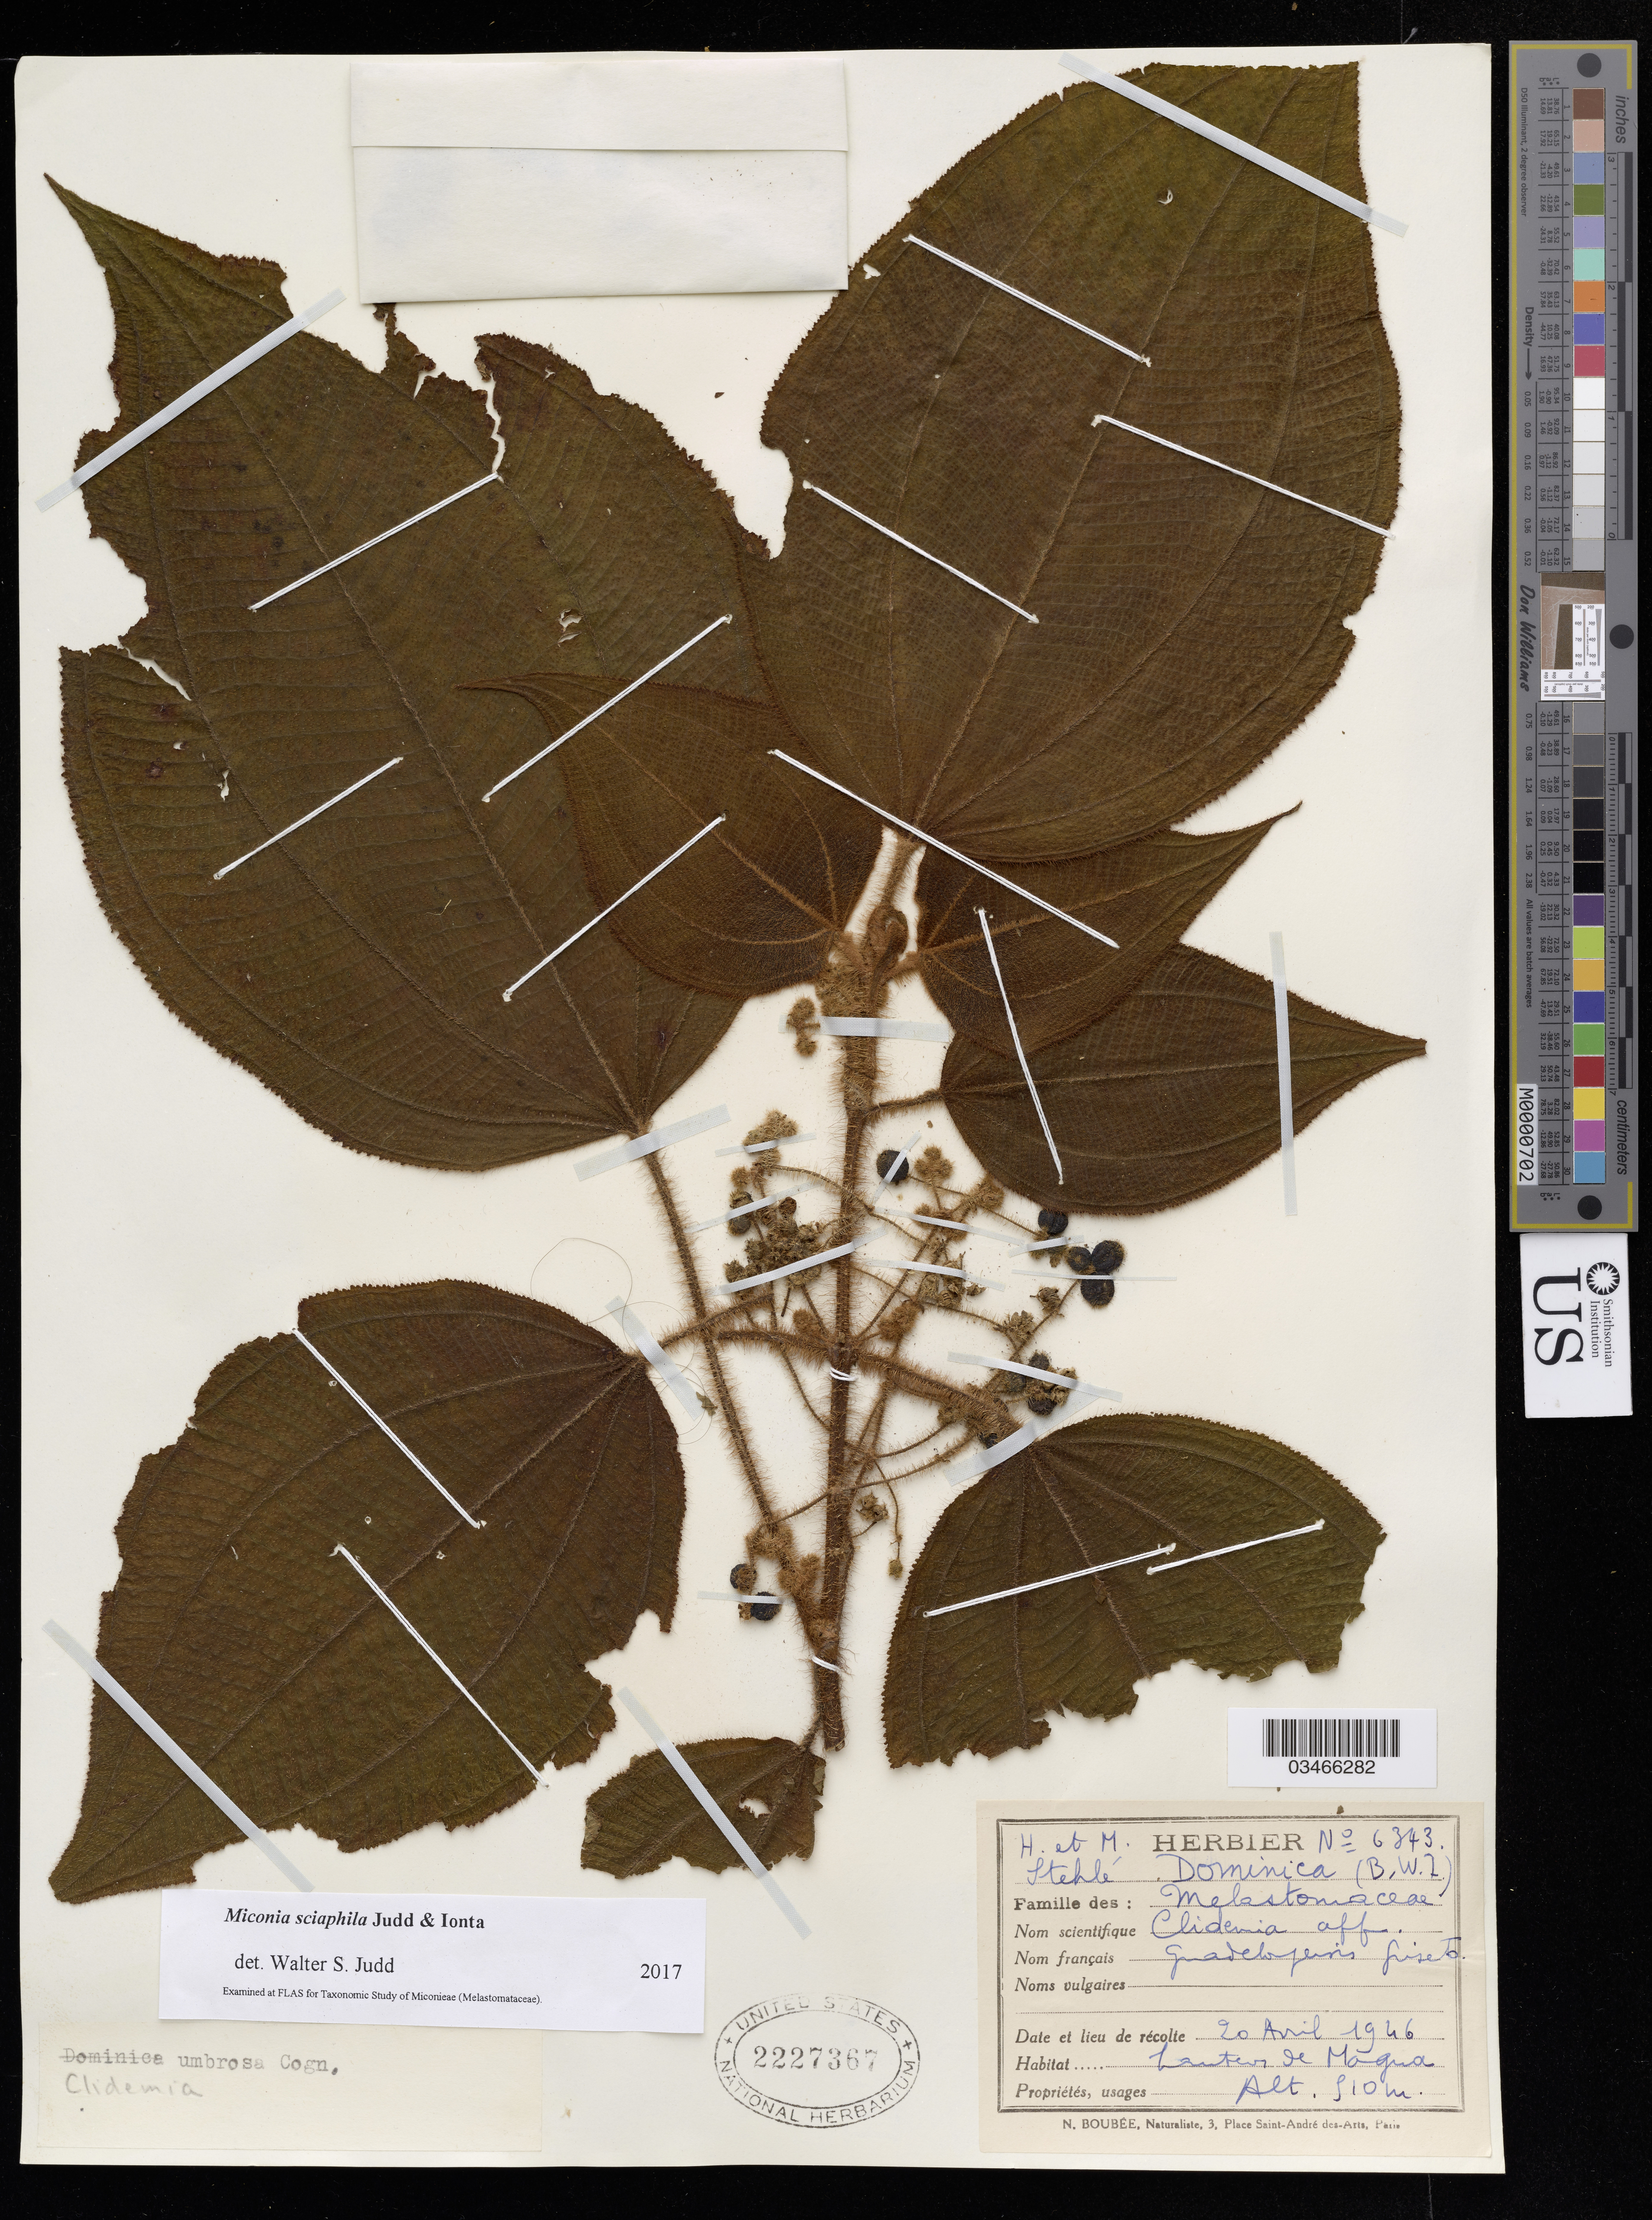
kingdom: Plantae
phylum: Tracheophyta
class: Magnoliopsida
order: Myrtales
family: Melastomataceae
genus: Miconia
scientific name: Miconia sciaphila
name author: Judd & Ionta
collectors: H. Stehlé & M. Stehlé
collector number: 6343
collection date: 1946-04-20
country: Dominica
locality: Hautes de Mogua.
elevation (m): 910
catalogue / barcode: US 2227367